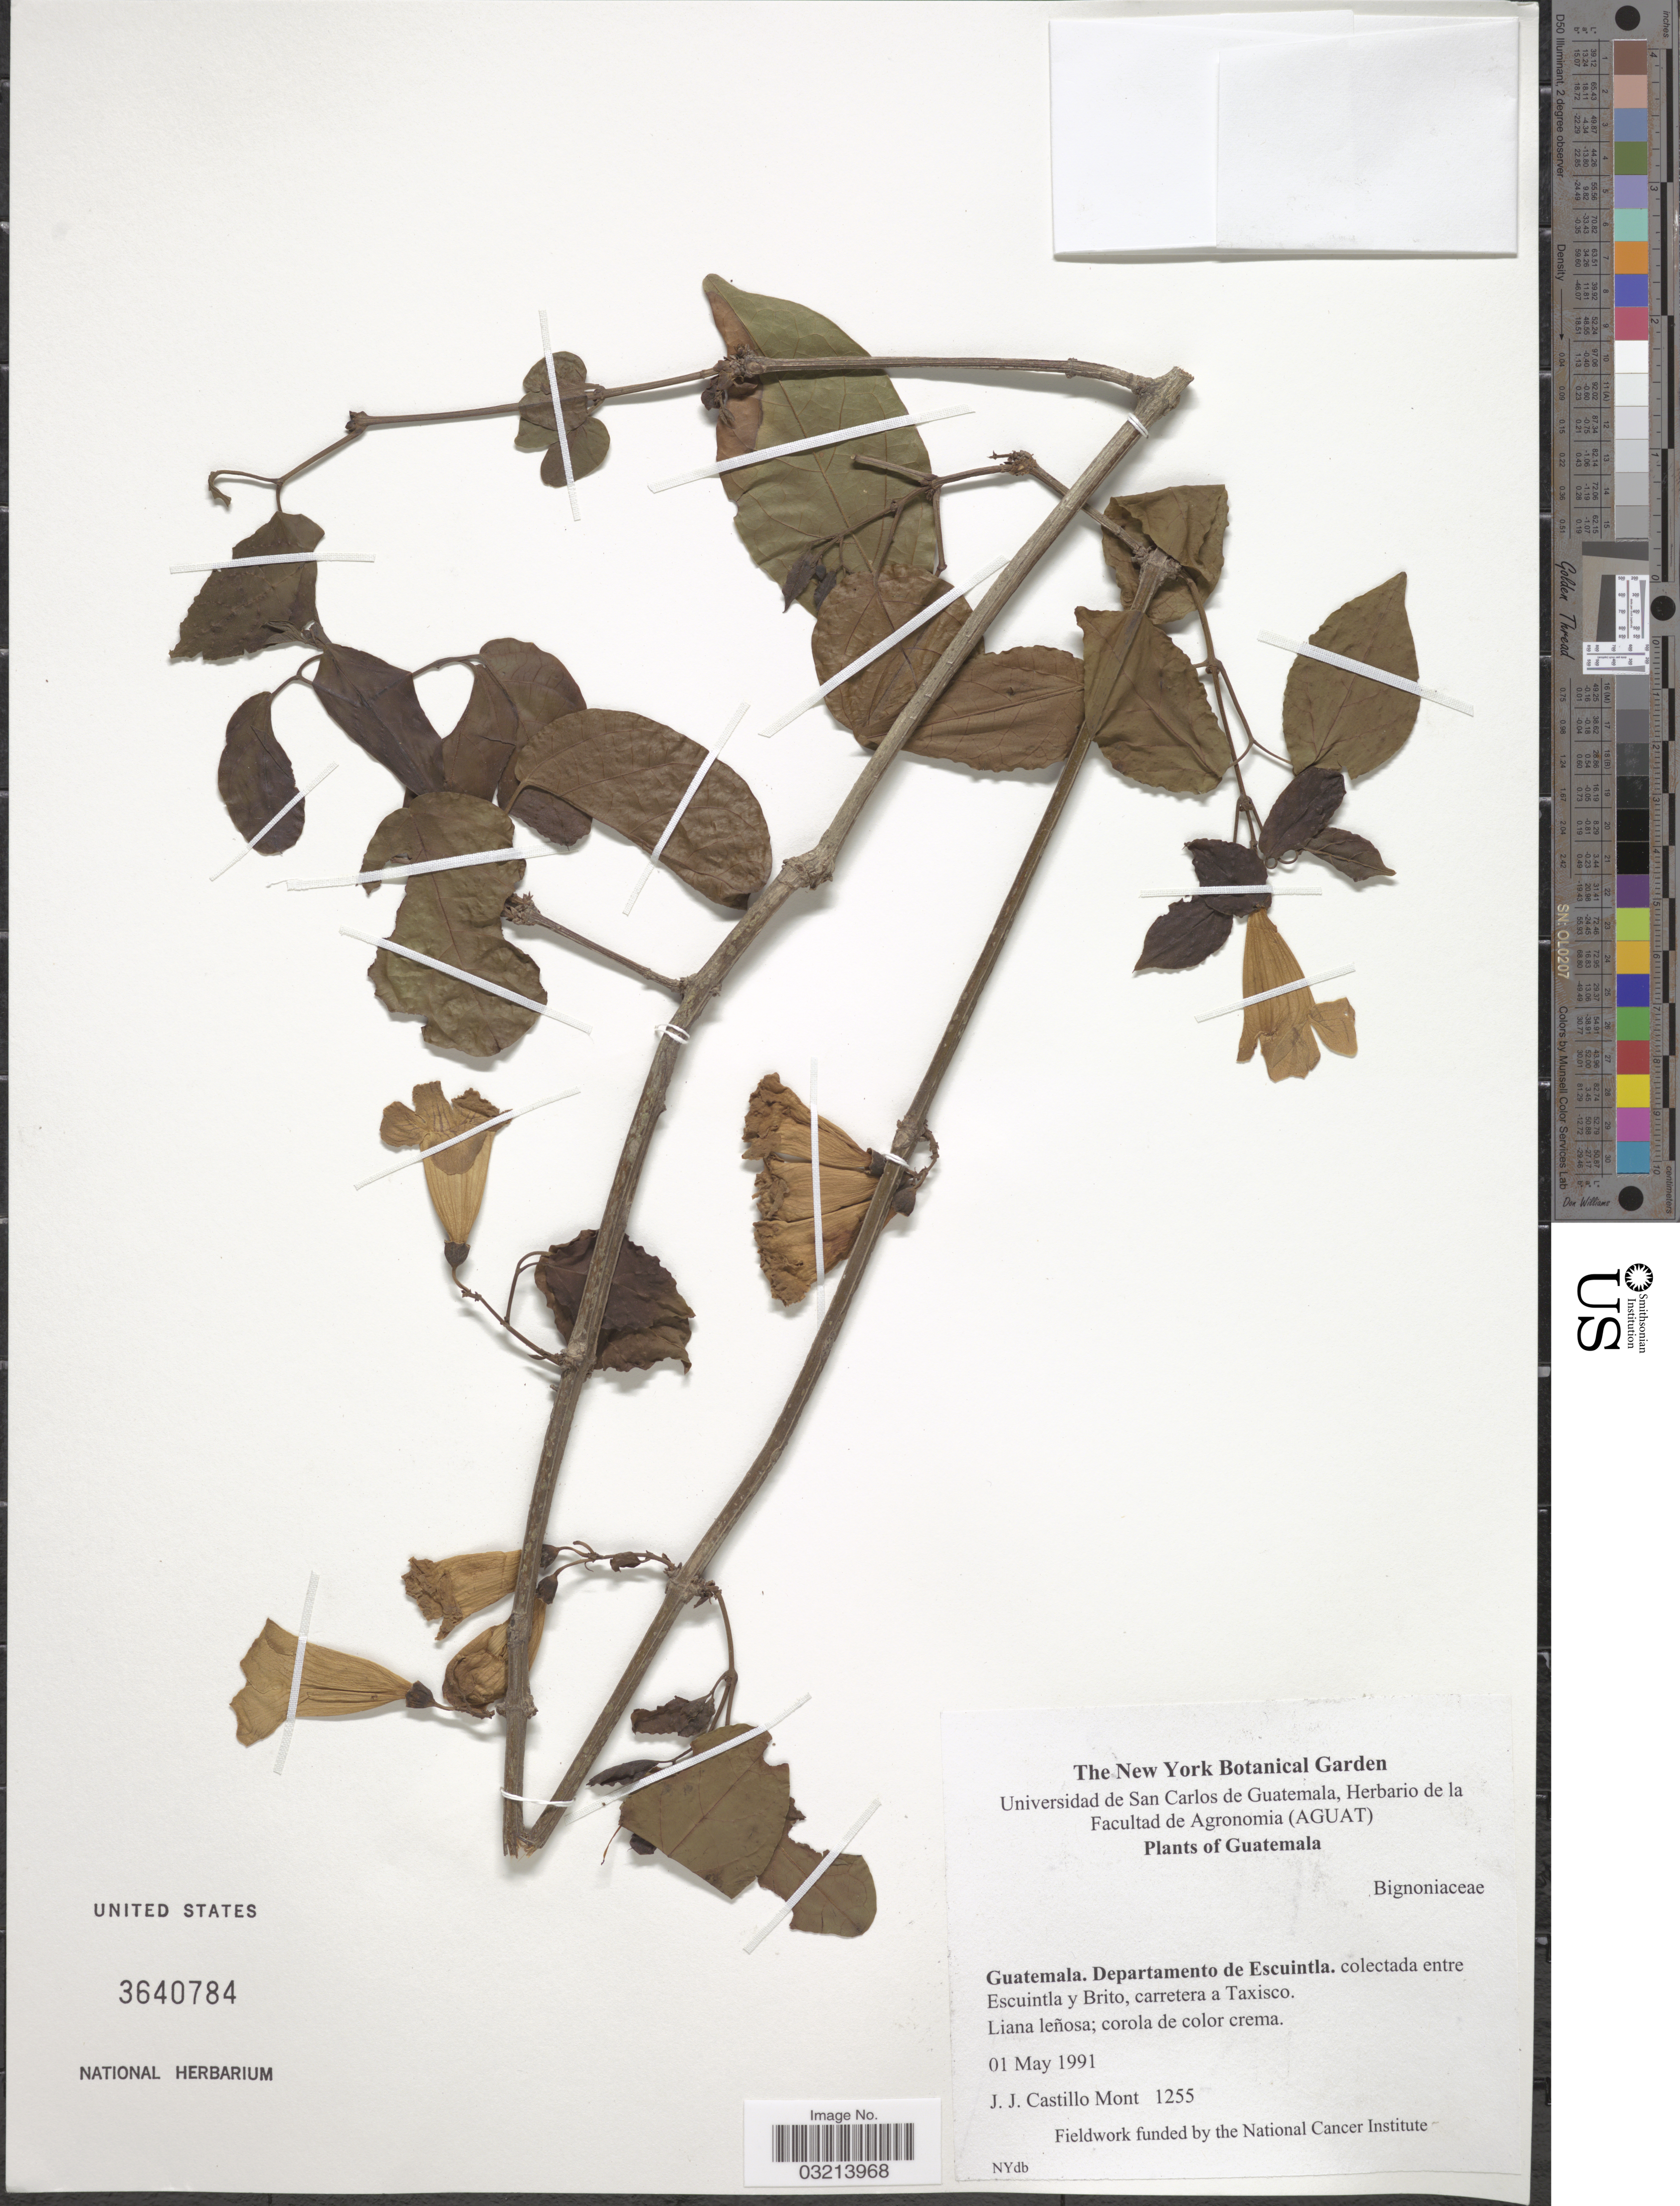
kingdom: Plantae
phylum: Tracheophyta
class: Magnoliopsida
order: Lamiales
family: Bignoniaceae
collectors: J. Castillo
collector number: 1255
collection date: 1991-05-01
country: Guatemala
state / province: Escuintla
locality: Departamento de Escuintla. colectada entre Escuintla y Brito, carretera a Taxisco.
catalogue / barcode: US 3640784